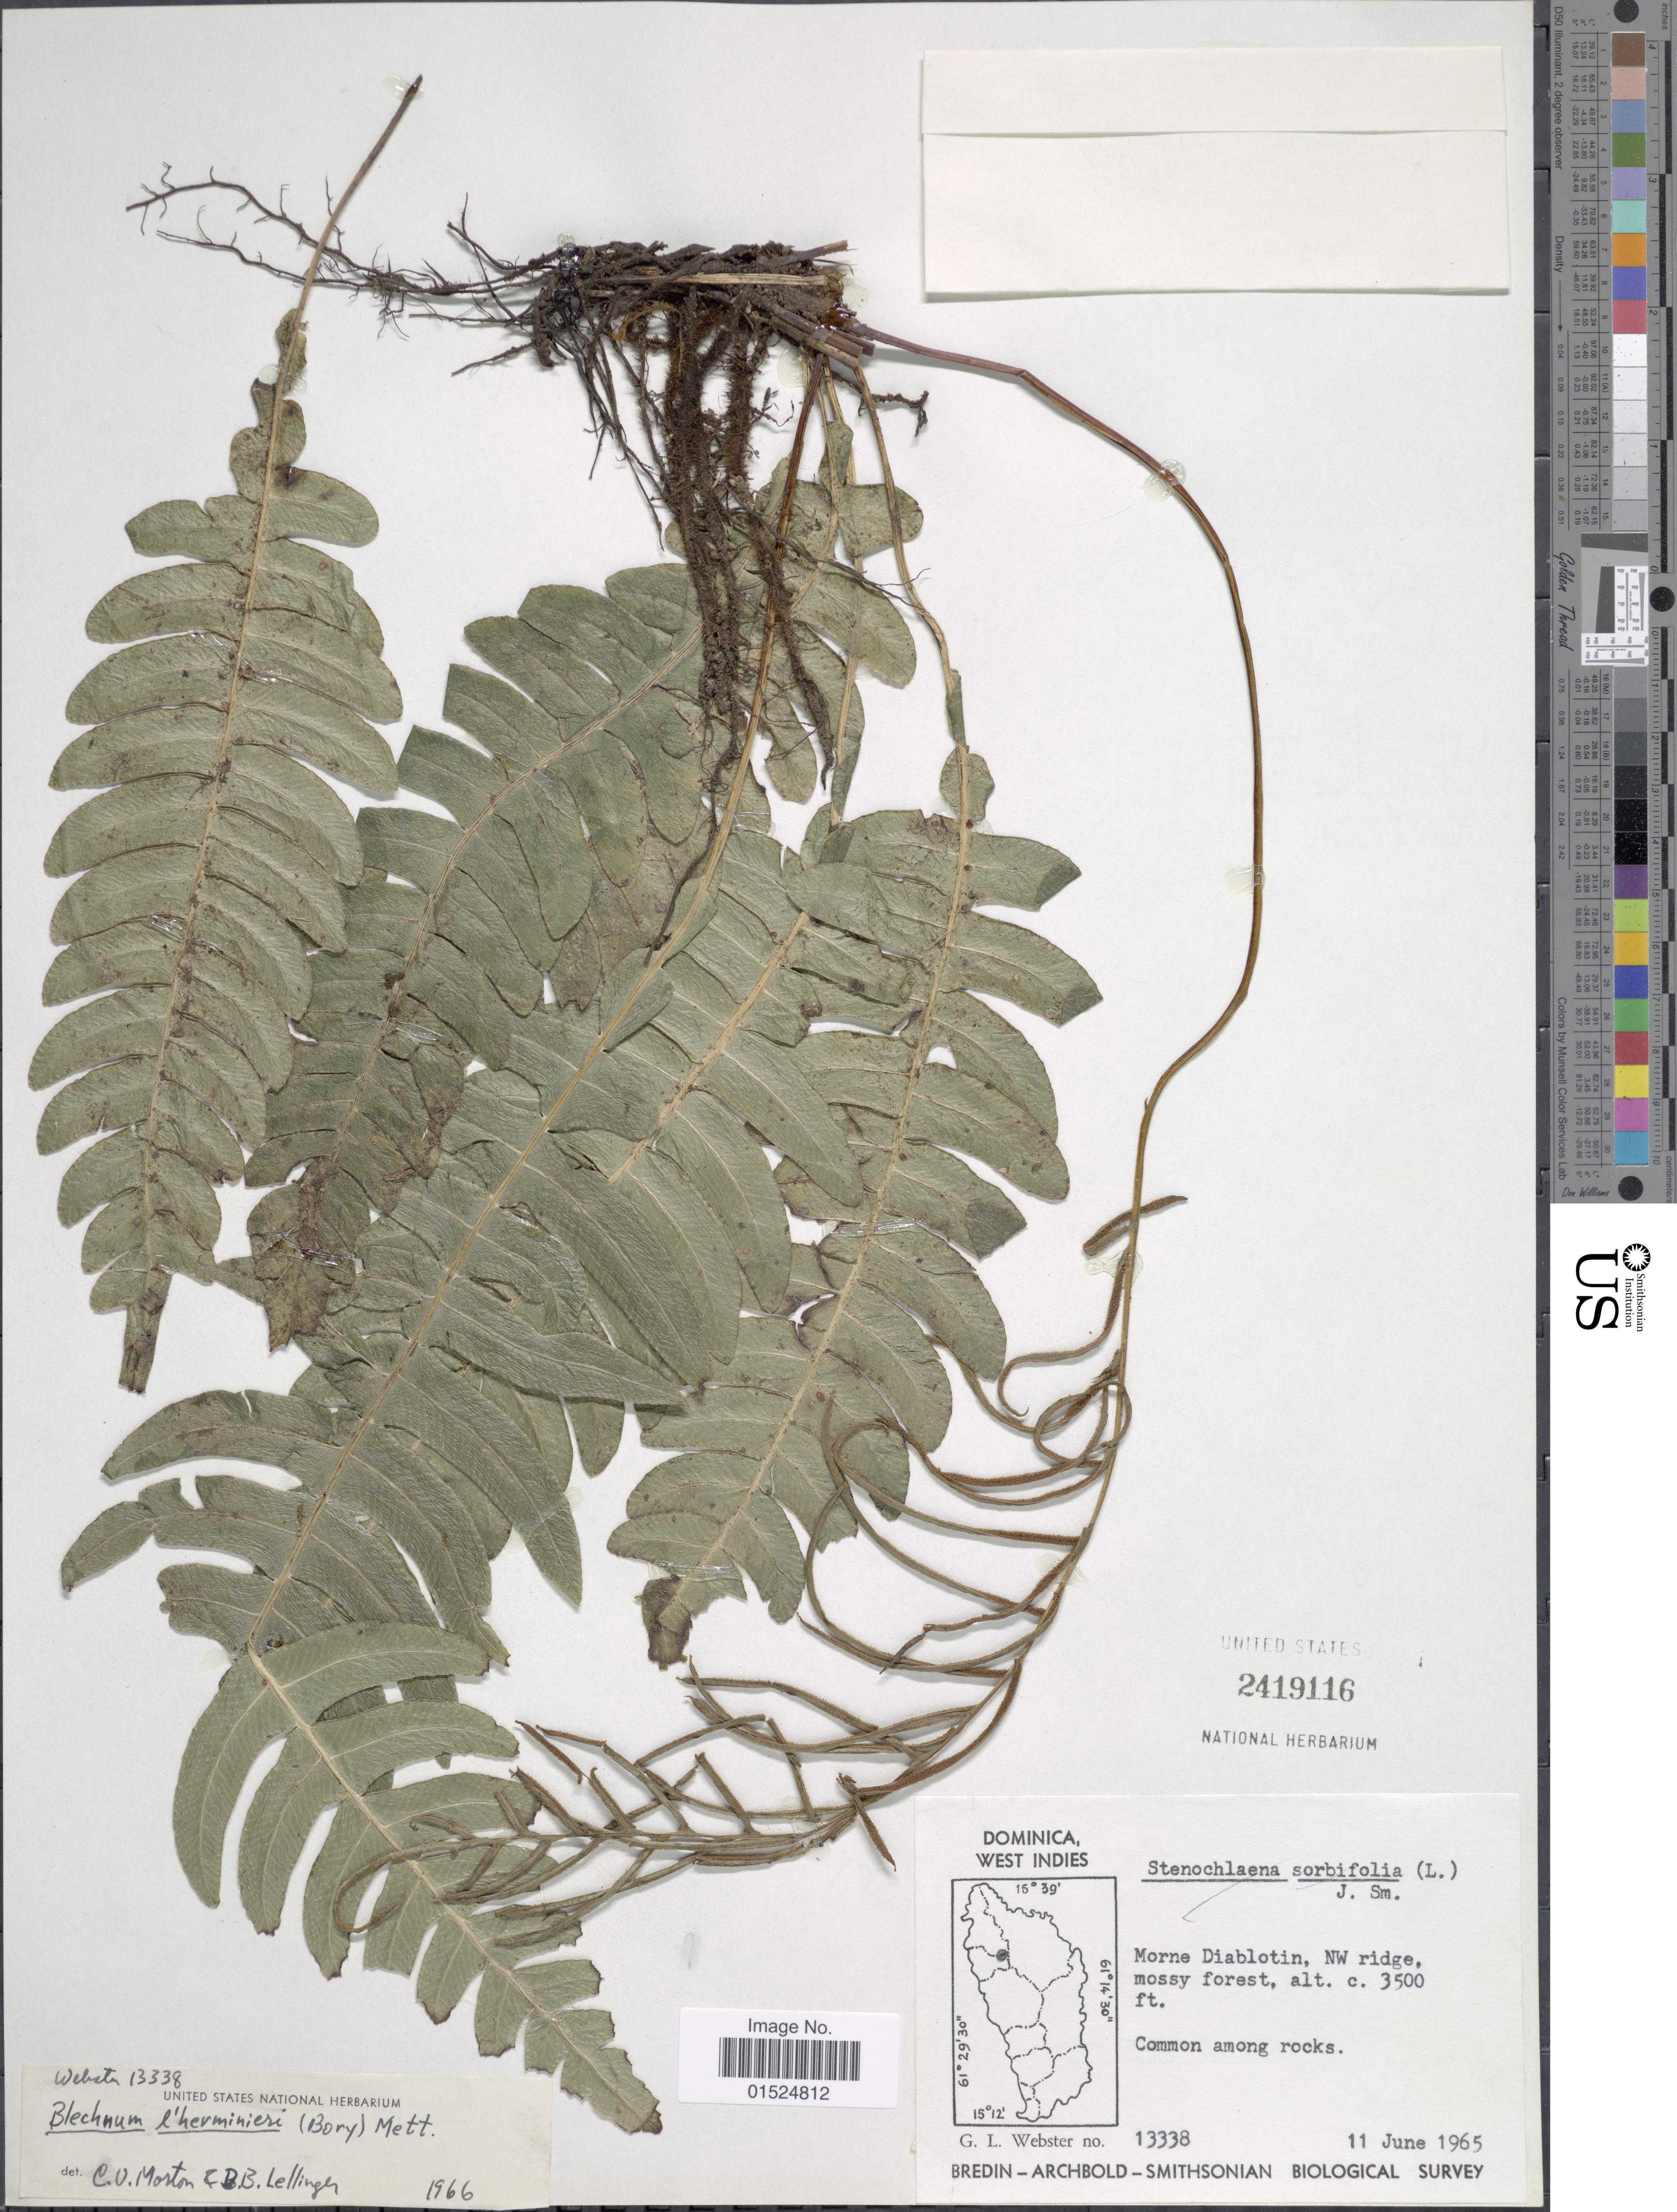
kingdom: Plantae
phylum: Tracheophyta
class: Polypodiopsida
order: Polypodiales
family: Blechnaceae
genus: Blechnum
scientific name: Blechnum l'herminieri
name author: (Bory) C. Chr.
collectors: G. L. Webster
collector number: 13338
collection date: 1965-06-11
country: Dominica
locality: Morne Diablotin, NW ridge, mossy forest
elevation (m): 1067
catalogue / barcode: US 2419116